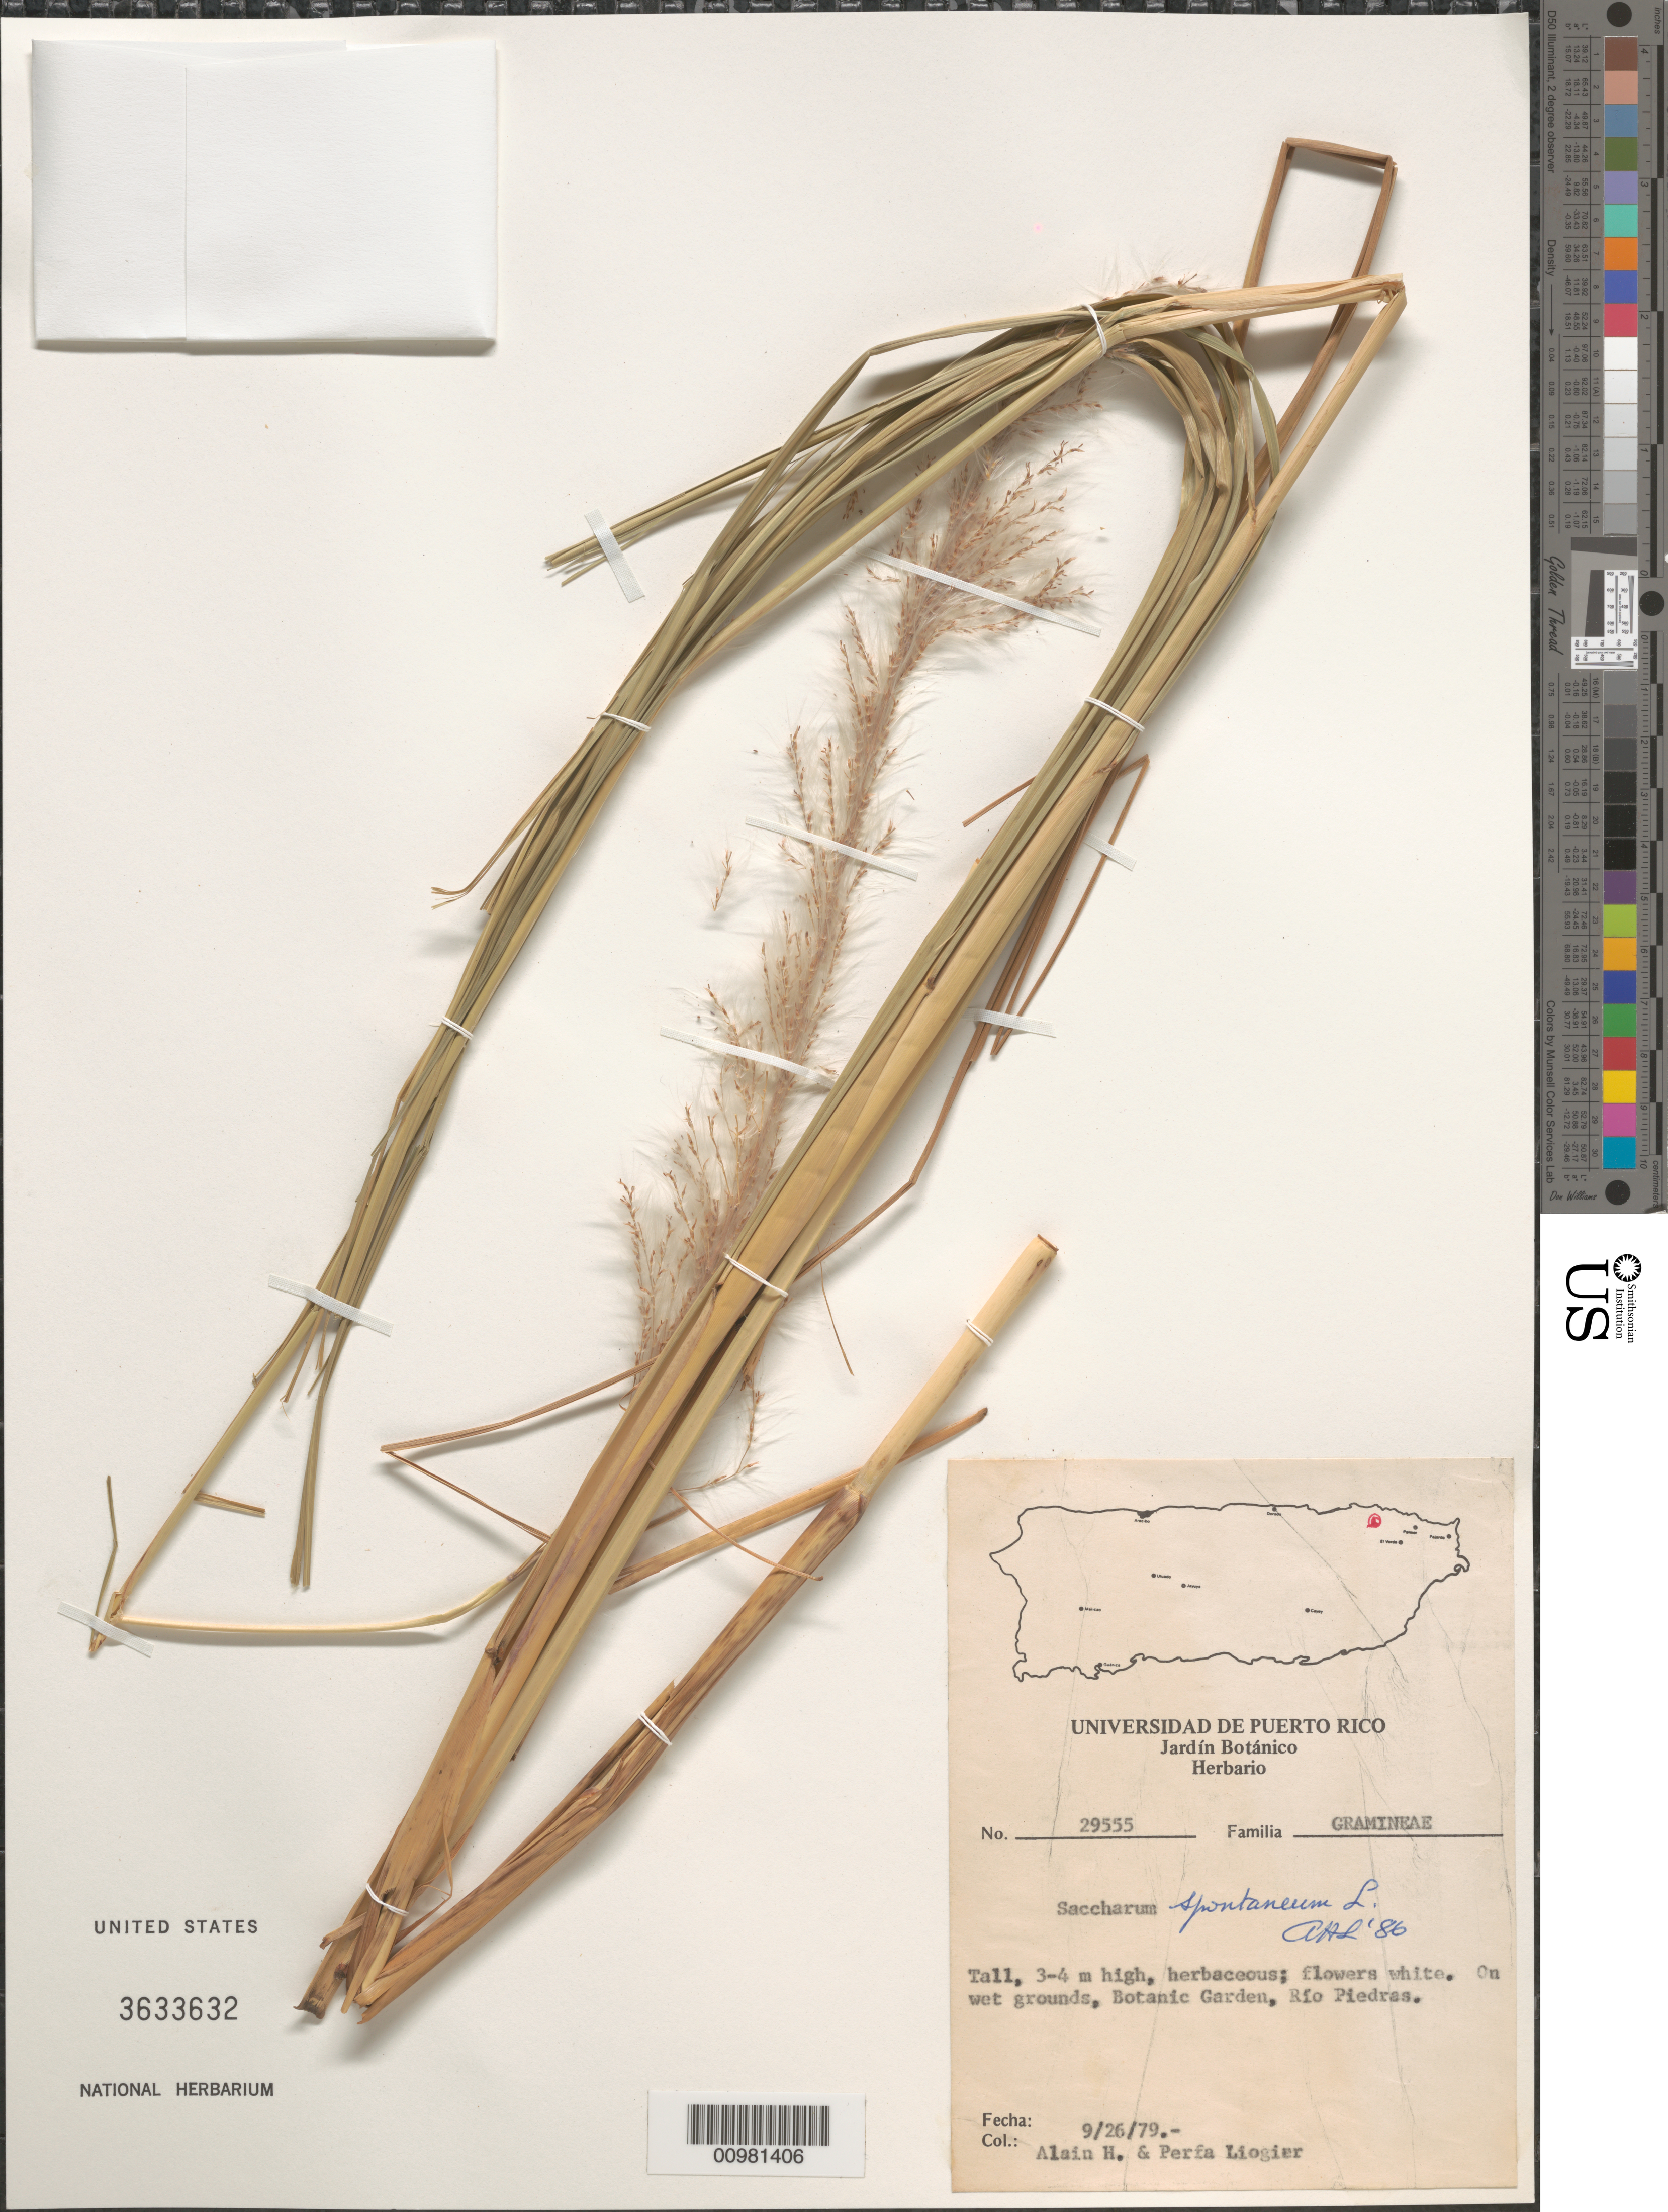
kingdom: Plantae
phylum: Tracheophyta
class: Liliopsida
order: Poales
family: Poaceae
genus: Saccharum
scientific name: Saccharum spontaneum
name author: L.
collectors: A. H. Liogier & M. P. Liogier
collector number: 29555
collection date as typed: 26 Sep 1979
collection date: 1979-09-26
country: Puerto Rico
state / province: San Juan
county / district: Río Piedras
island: Puerto Rico I.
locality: Botanic Garden, Rio Piedras.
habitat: On wet grounds.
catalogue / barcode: US 3633632